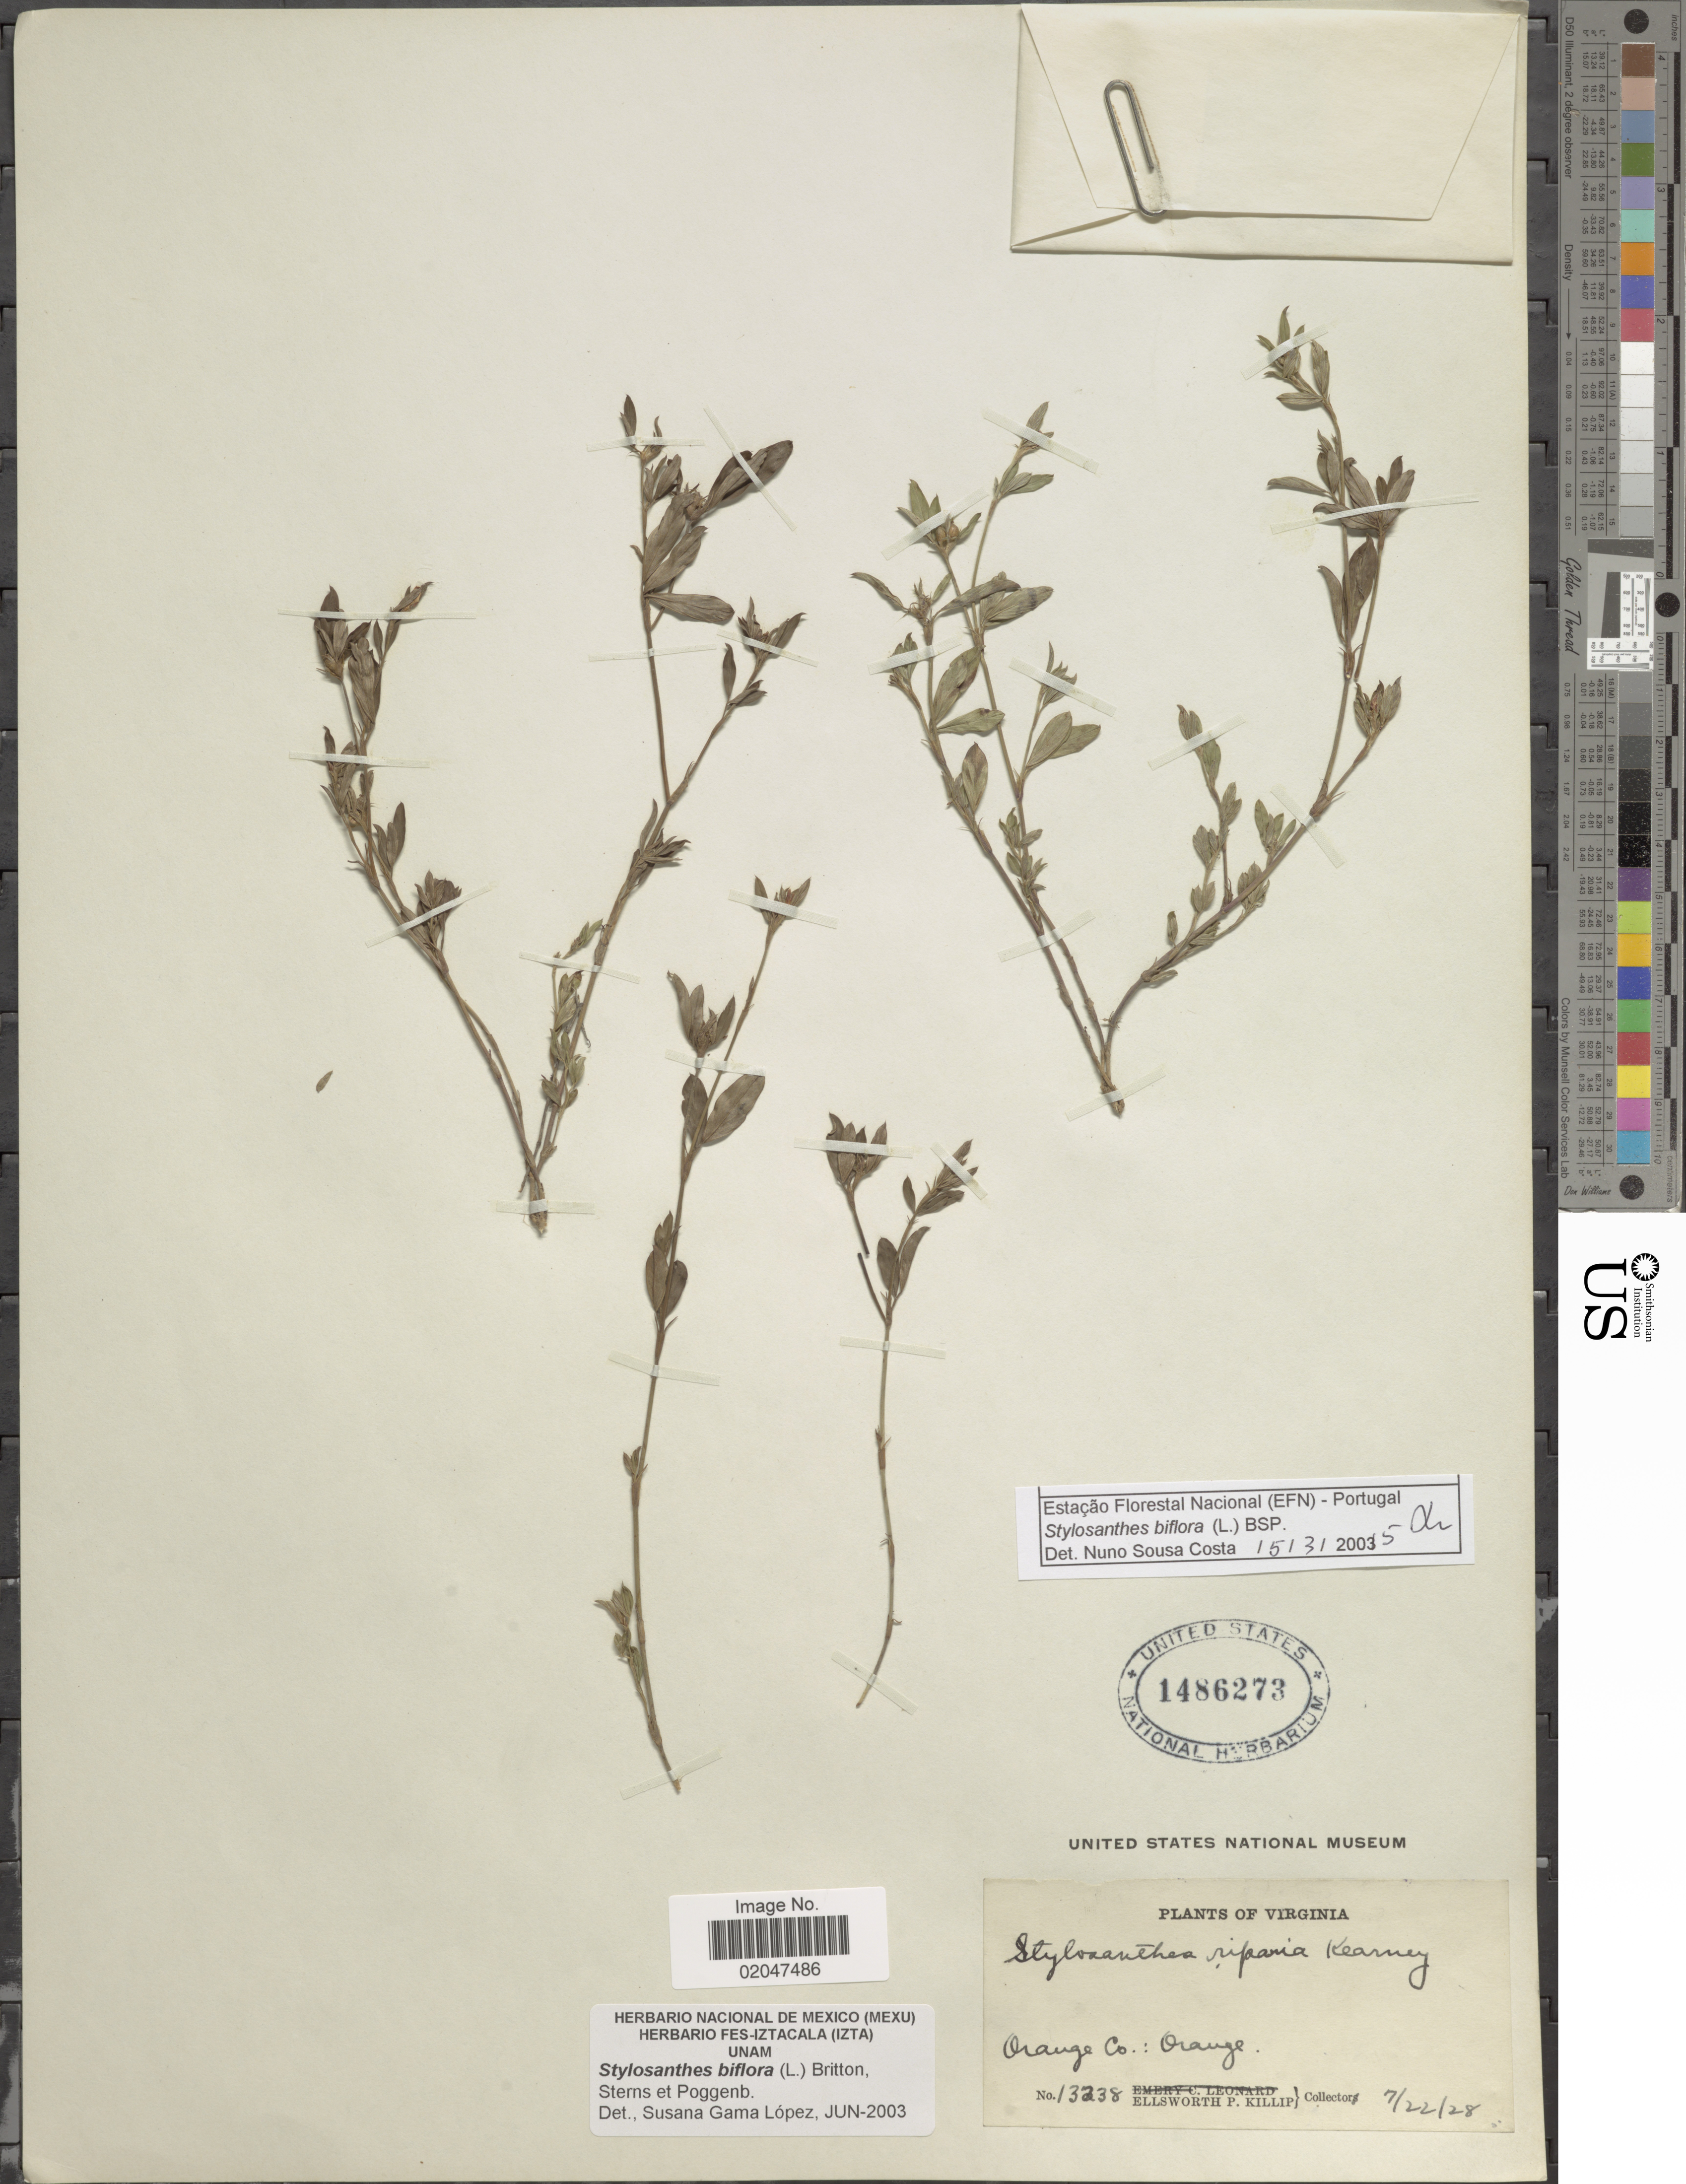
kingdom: Plantae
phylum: Tracheophyta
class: Magnoliopsida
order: Fabales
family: Fabaceae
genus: Stylosanthes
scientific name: Stylosanthes biflora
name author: (L.) Britton et al.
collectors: E. P. Killip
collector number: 13238*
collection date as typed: Transcribed d/m/y: 22/7/28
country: United States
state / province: Virginia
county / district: Orange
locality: Orange Co.: Orange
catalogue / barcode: US 1486273